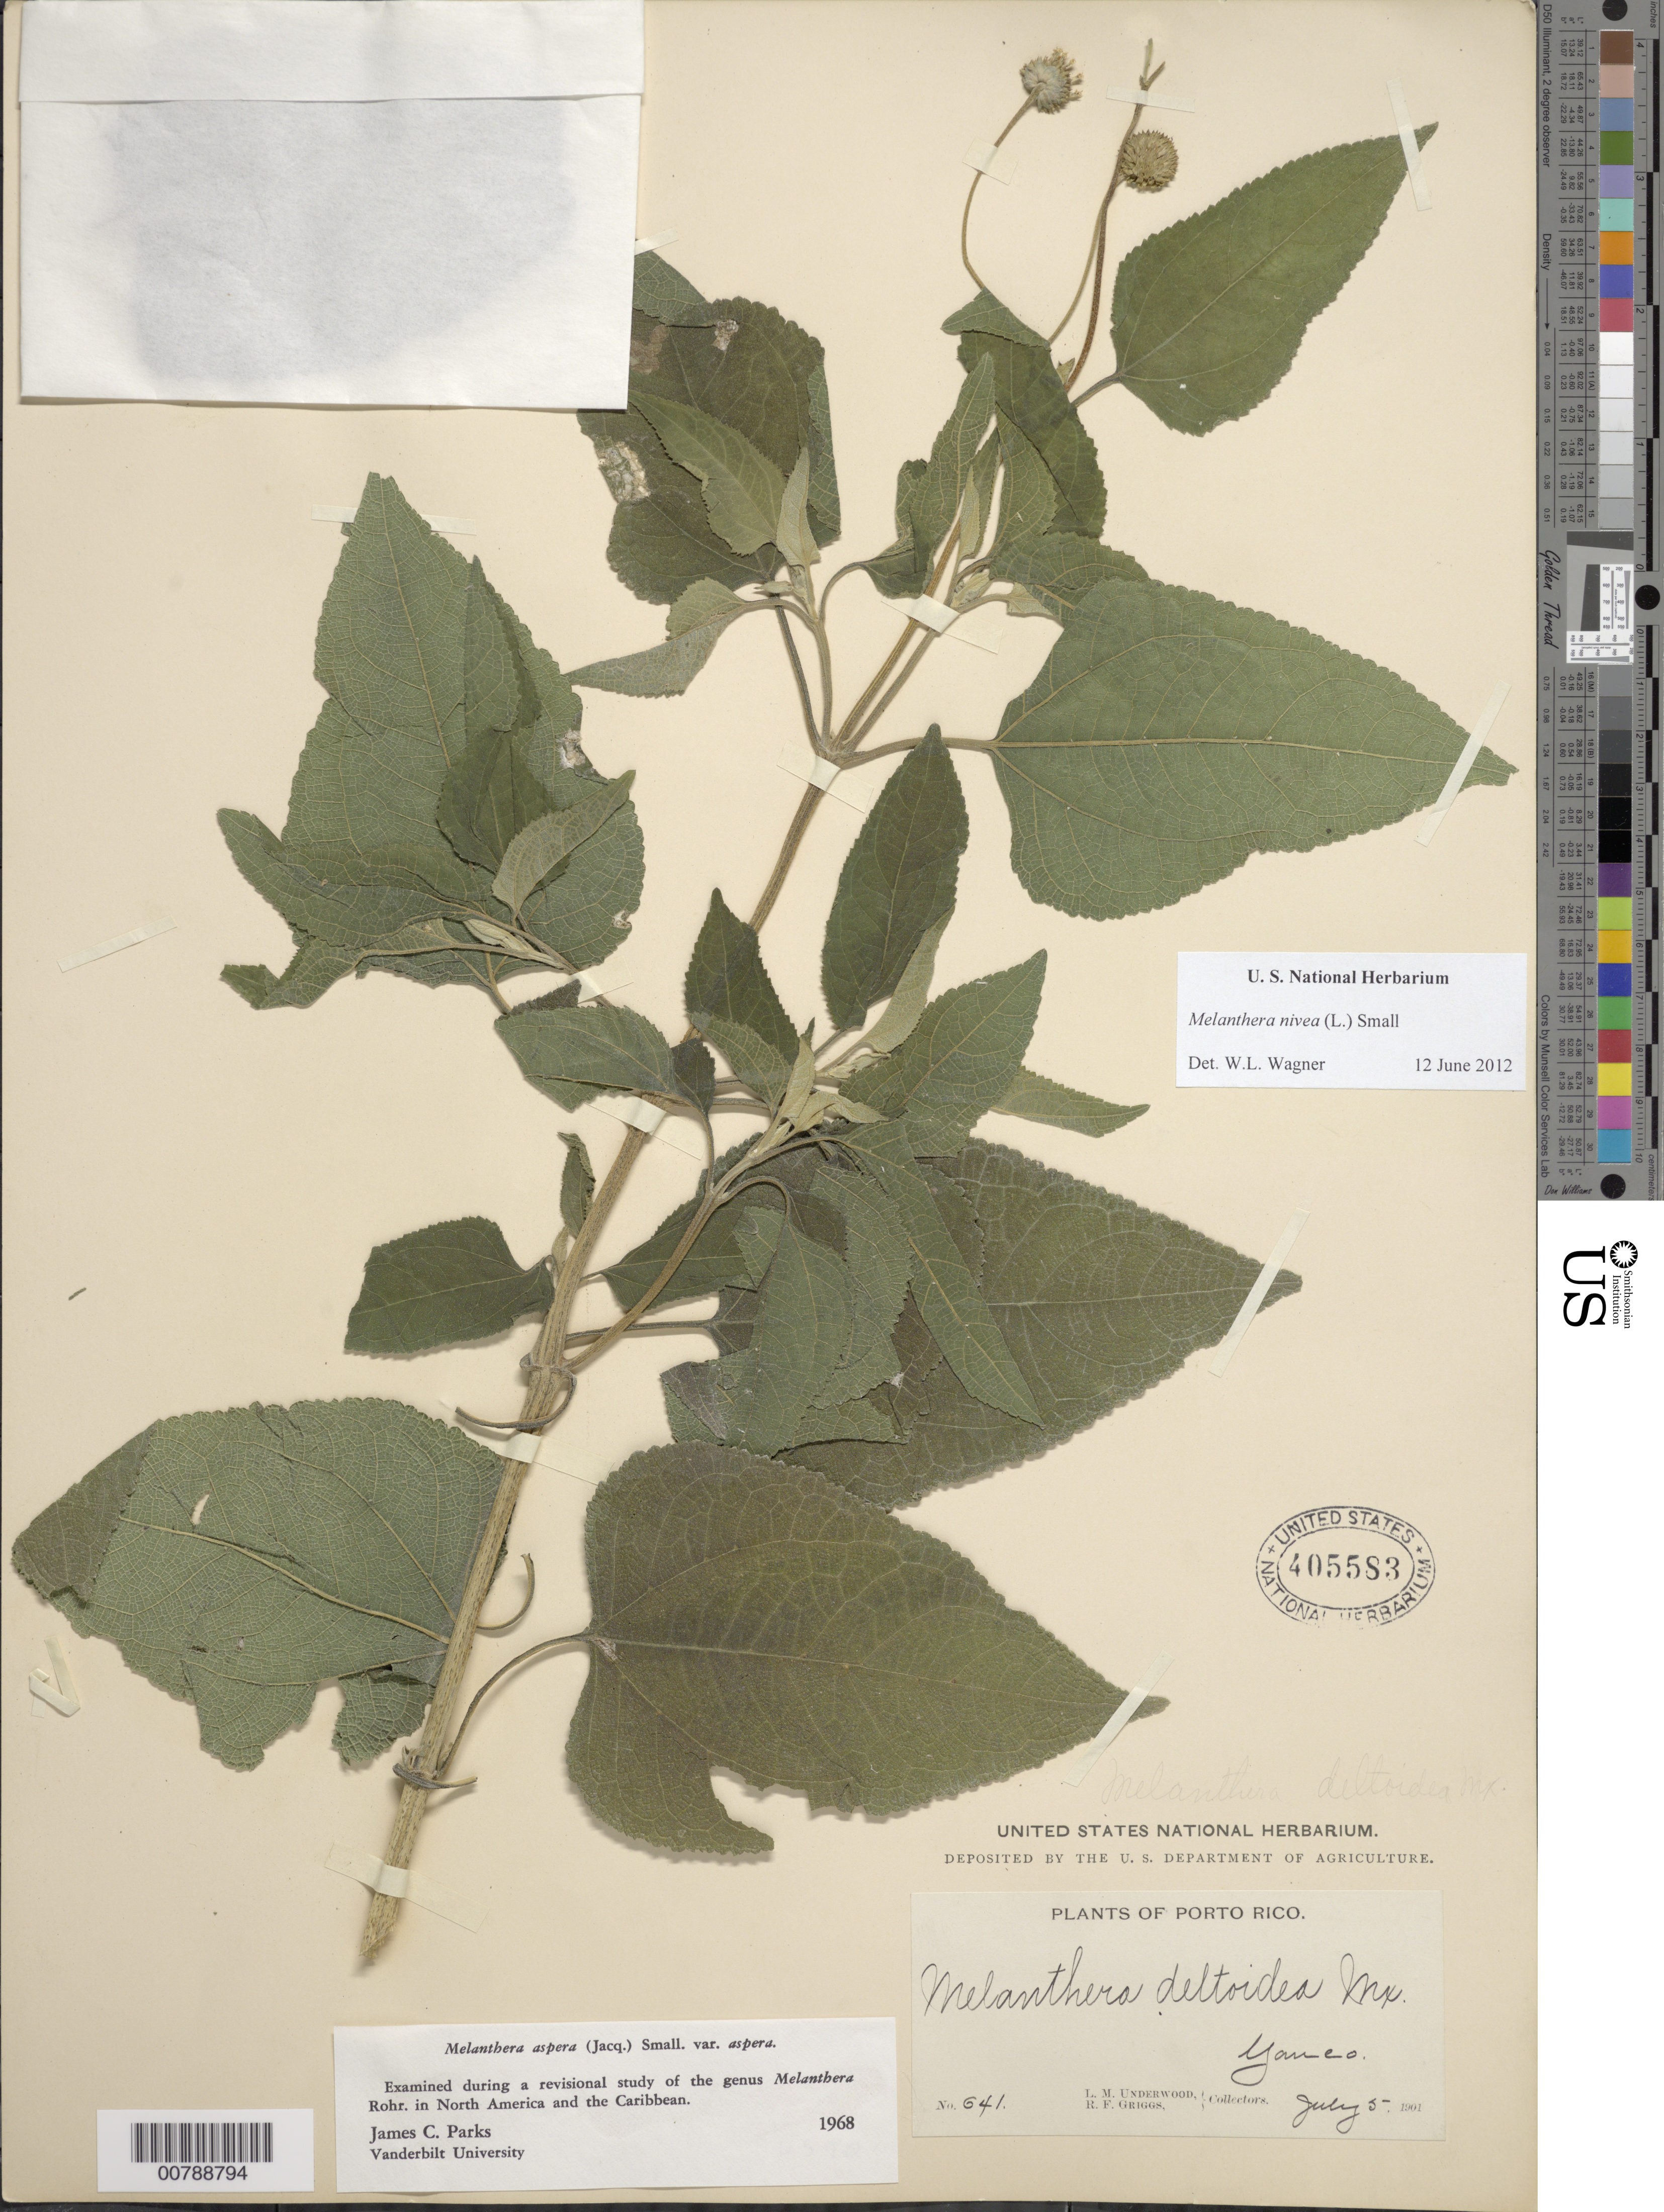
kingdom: Plantae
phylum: Tracheophyta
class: Magnoliopsida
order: Asterales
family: Asteraceae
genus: Melanthera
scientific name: Melanthera nivea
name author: (L.) Small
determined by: Parks, J. C.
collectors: L. M. Underwood & R. F. Griggs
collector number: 641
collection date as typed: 05 Jul 1901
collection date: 1901-07-05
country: Puerto Rico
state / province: Yauco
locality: Yauco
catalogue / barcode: US 405583